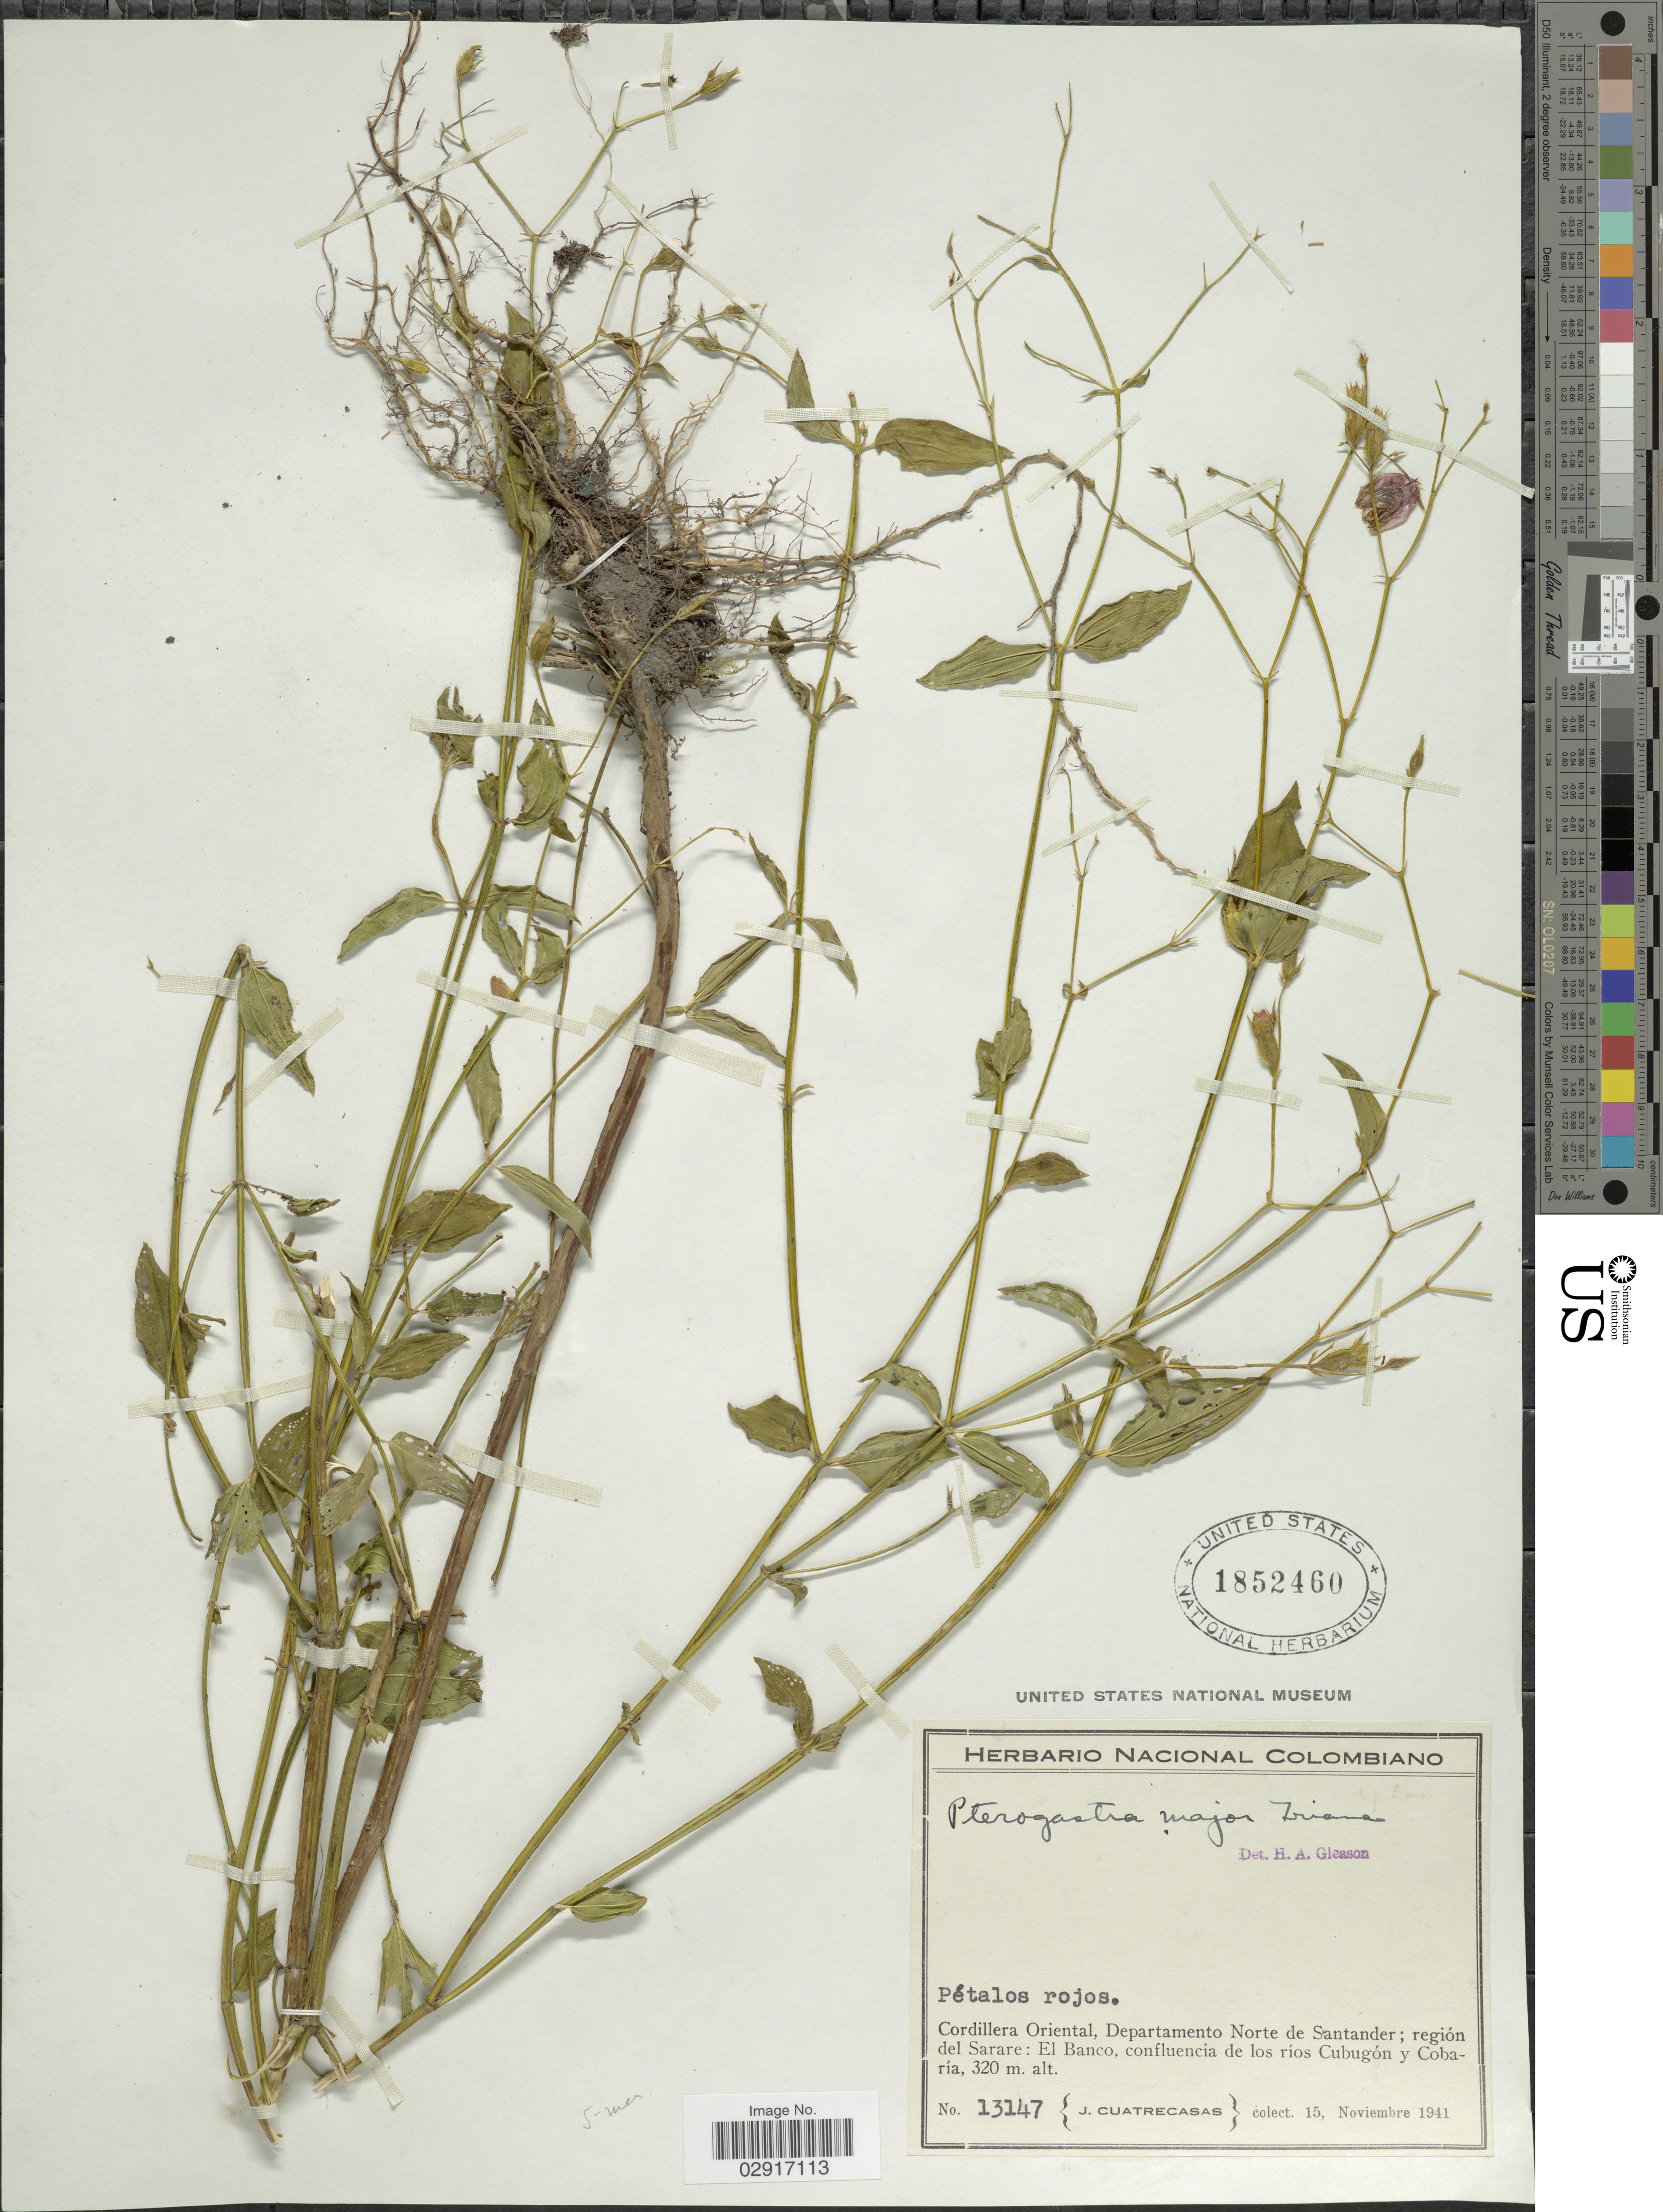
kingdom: Plantae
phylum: Tracheophyta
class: Magnoliopsida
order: Myrtales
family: Melastomataceae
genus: Pterogastra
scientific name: Pterogastra divaricata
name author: (Bonpl.) Naudin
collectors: J. Cuatrecasas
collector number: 13147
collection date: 1941-11-15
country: Colombia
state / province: Norte de Santander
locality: Cordillera Oriental, Departamento Norte de Santander; región de Sarare: El Banco, confluencia de los ríos Cubugón y Cobaría.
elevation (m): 320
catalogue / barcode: US 1852460